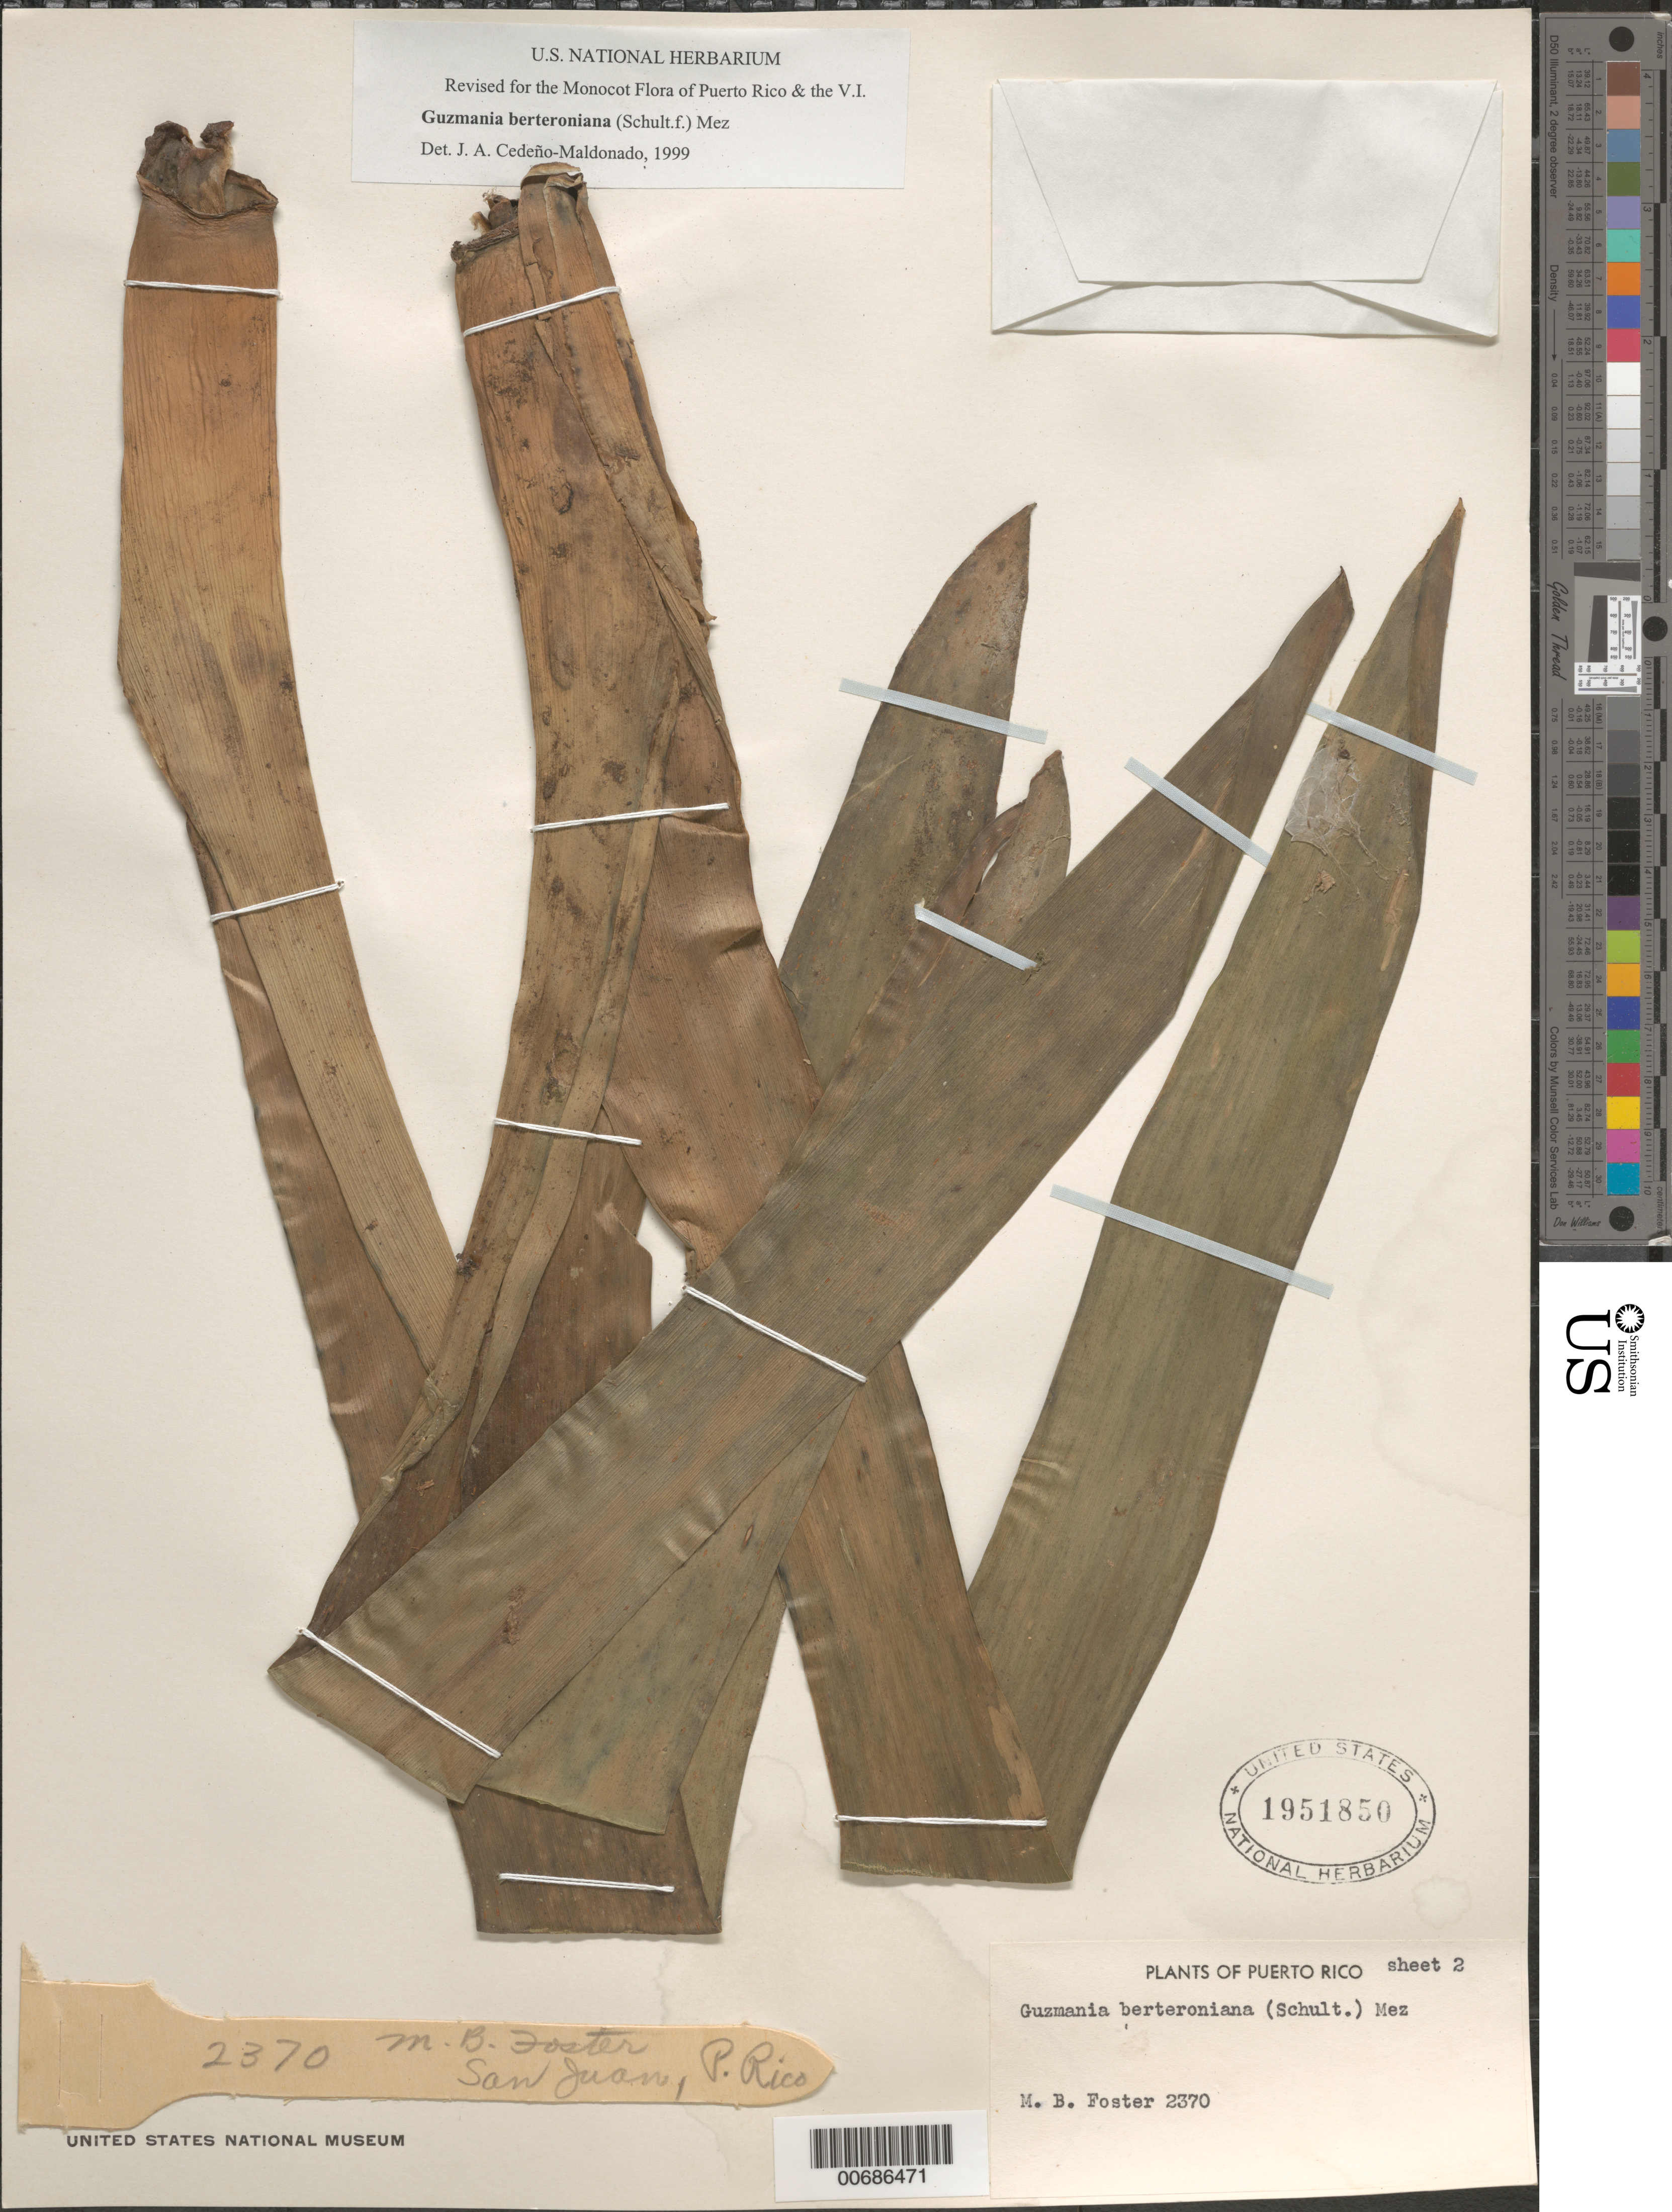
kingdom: Plantae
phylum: Tracheophyta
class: Liliopsida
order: Poales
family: Bromeliaceae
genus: Guzmania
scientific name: Guzmania berteroniana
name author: (Schult. & Schult. f.) Mez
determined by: Cedeño-Maldonado, J. A.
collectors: M. B. Foster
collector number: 2370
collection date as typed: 30 Sep 1948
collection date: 1948-09-30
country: Puerto Rico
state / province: Río Grande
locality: Caribe Rain forest;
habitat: Rain forest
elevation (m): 2500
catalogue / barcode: US 1951850